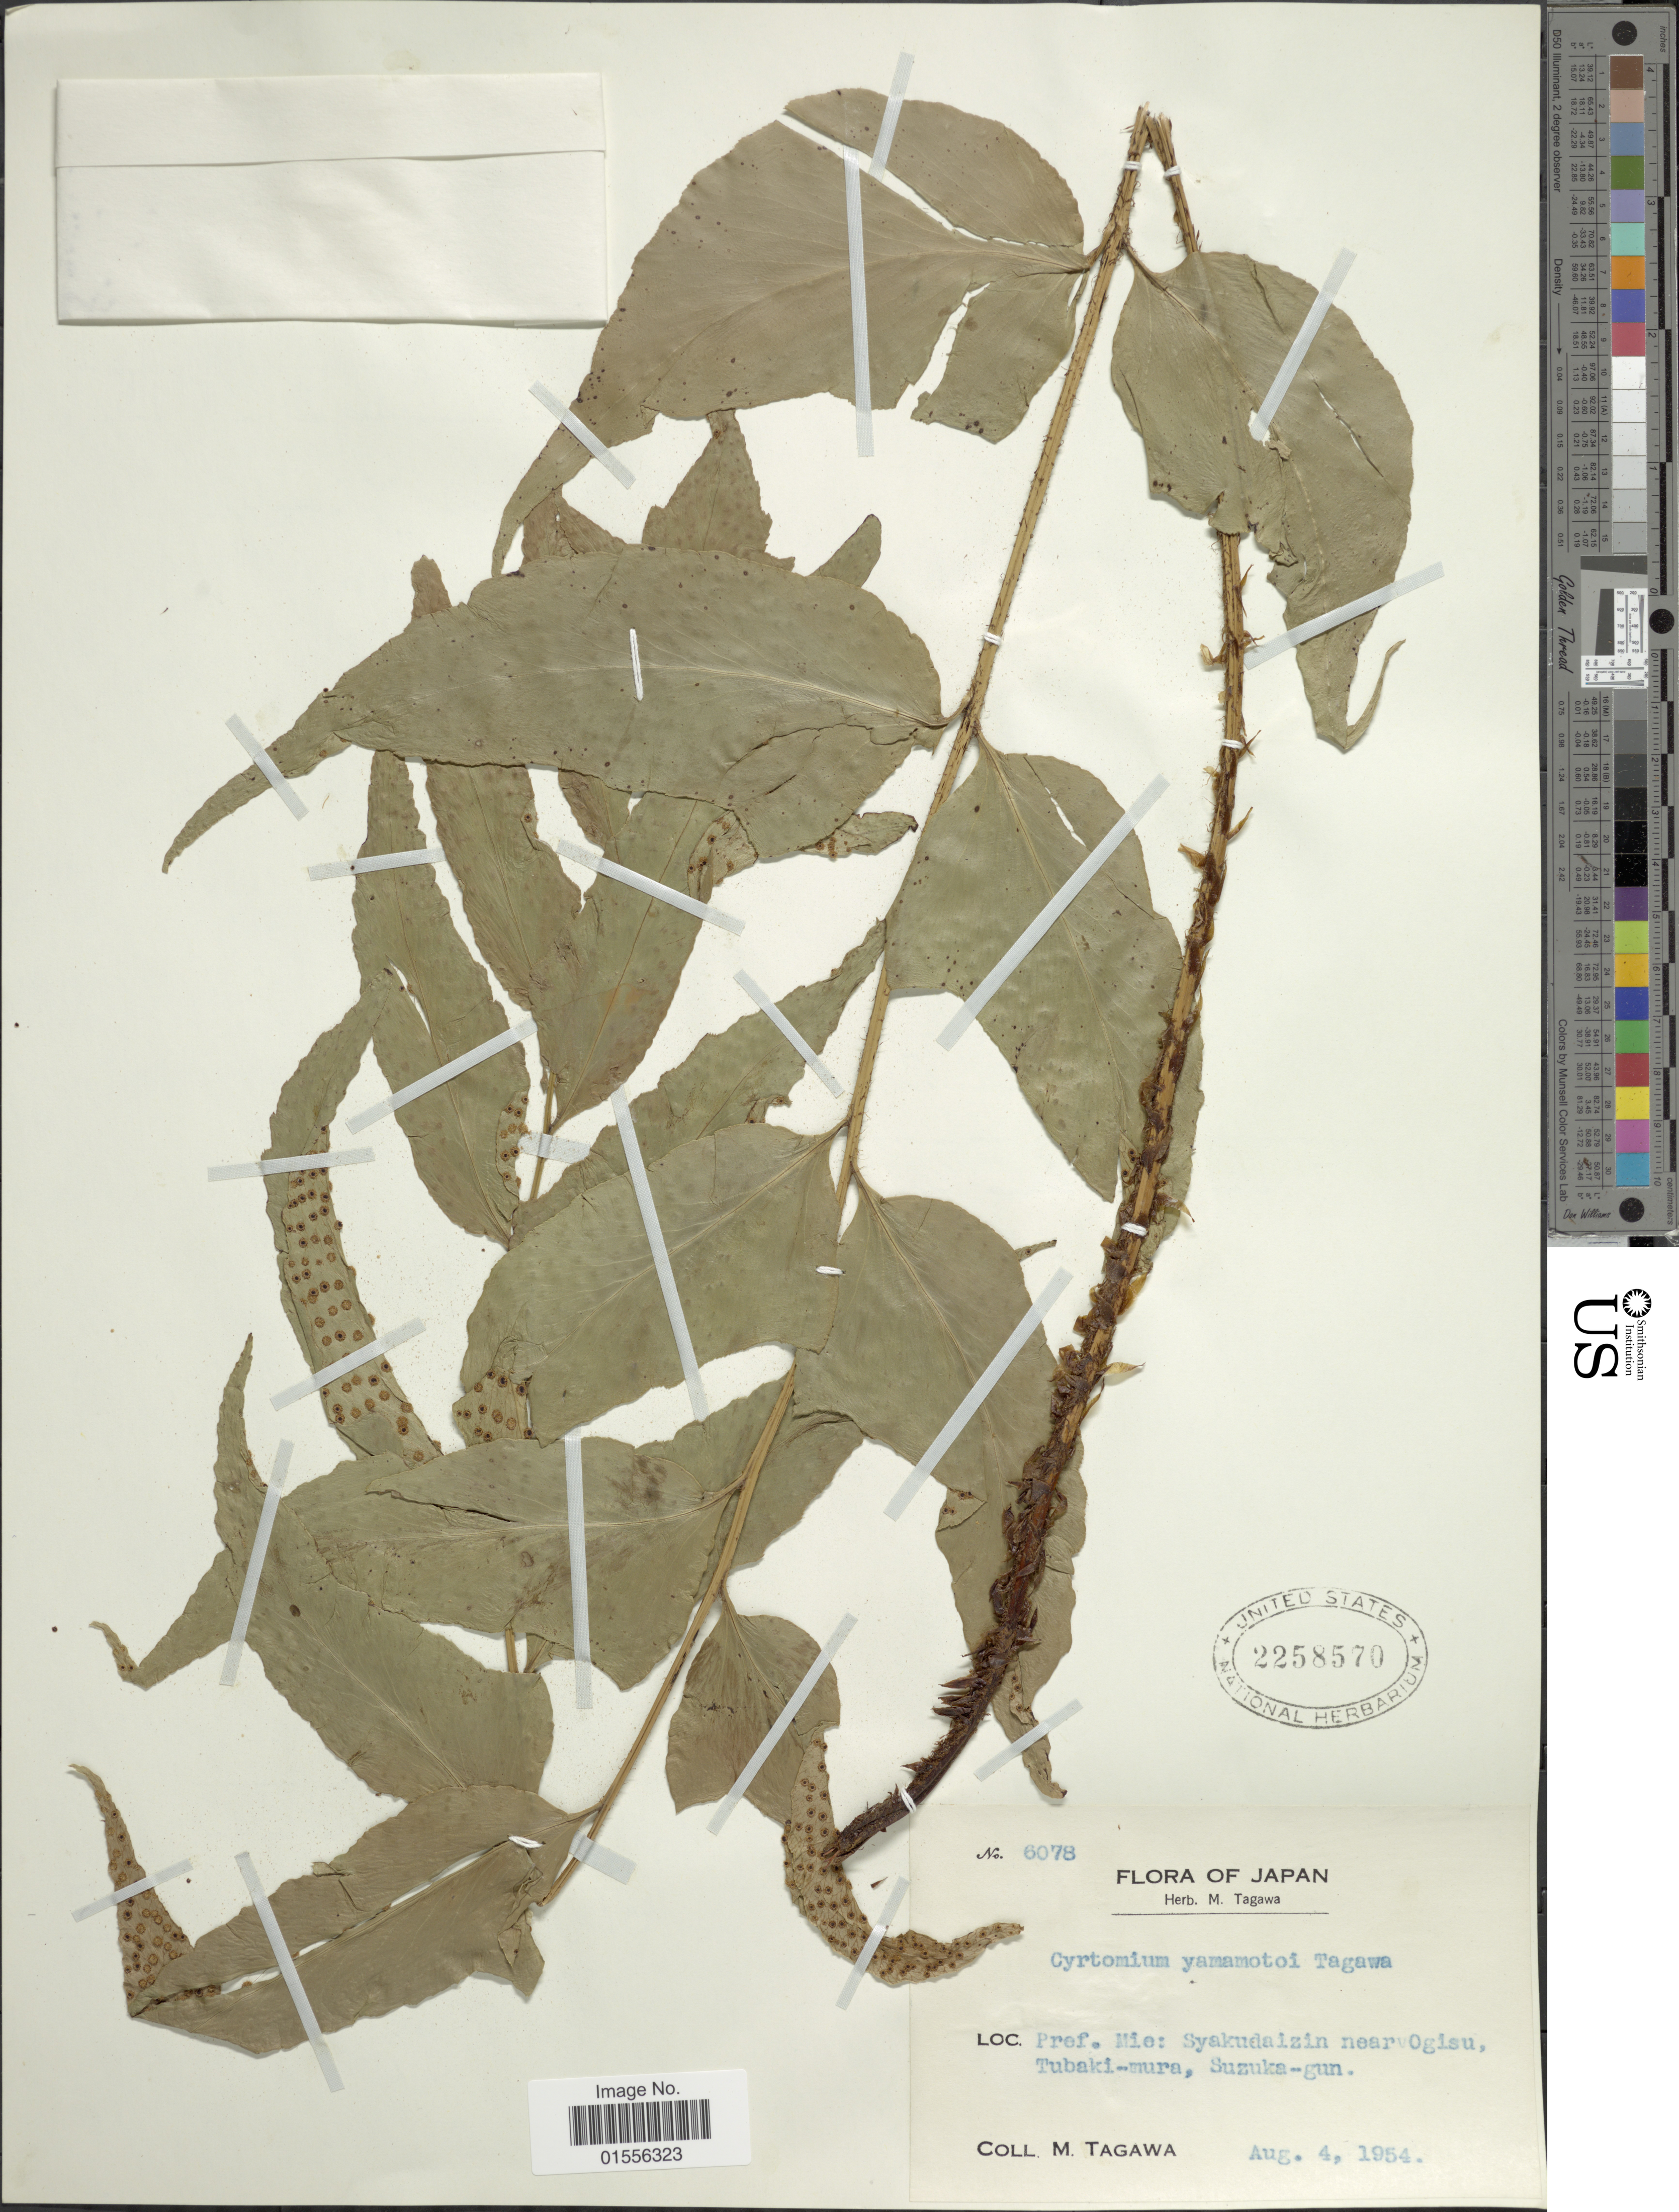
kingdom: Plantae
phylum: Tracheophyta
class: Polypodiopsida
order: Polypodiales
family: Dryopteridaceae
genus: Cyrtomium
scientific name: Cyrtomium yamamotoi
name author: Tagawa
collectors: M. Tagawa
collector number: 6078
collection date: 1954-08-04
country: Japan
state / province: Mie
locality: Pref Mie: Syakudaizon near Ogisu, Tubaki-mura, Suzuka-gun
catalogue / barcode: US 2258570